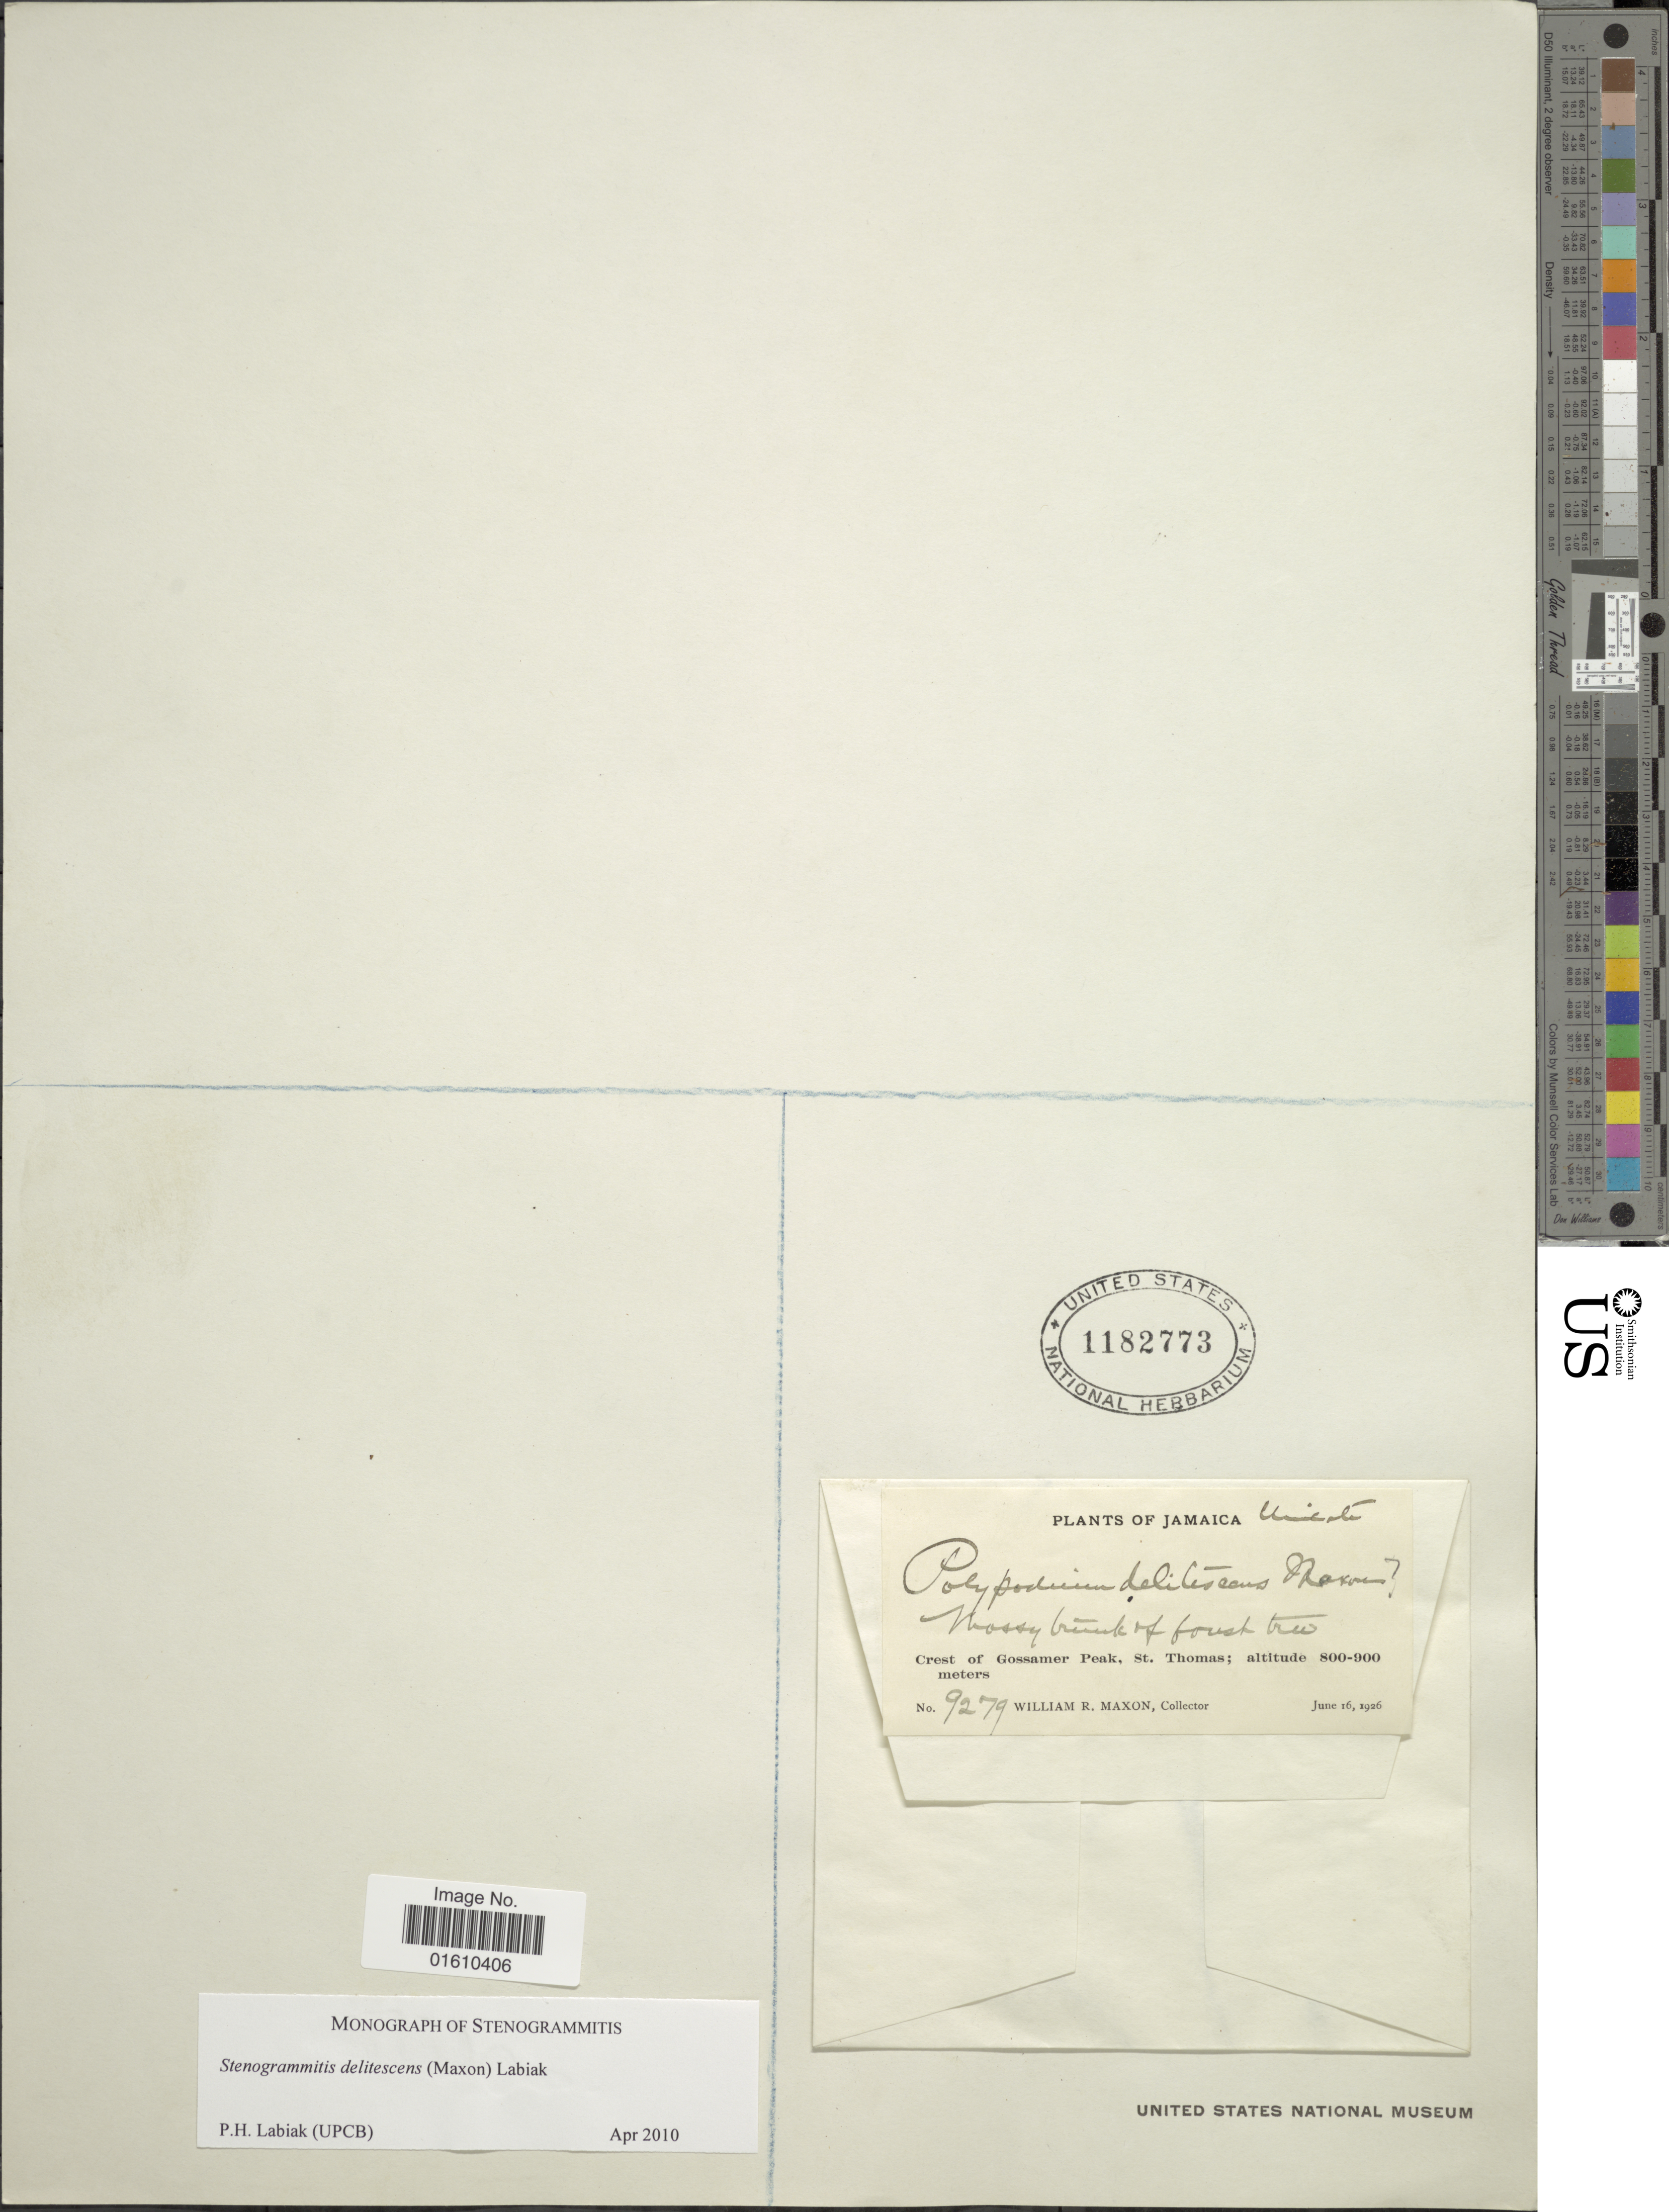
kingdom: Plantae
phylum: Tracheophyta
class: Polypodiopsida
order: Polypodiales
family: Polypodiaceae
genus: Stenogrammitis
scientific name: Stenogrammitis delitescens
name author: (Maxon) Labiak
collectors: W. R. Maxon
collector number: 9279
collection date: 1926-06-16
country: Jamaica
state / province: Saint Thomas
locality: Crest of Gossamer Peak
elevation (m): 800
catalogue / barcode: US 1182773